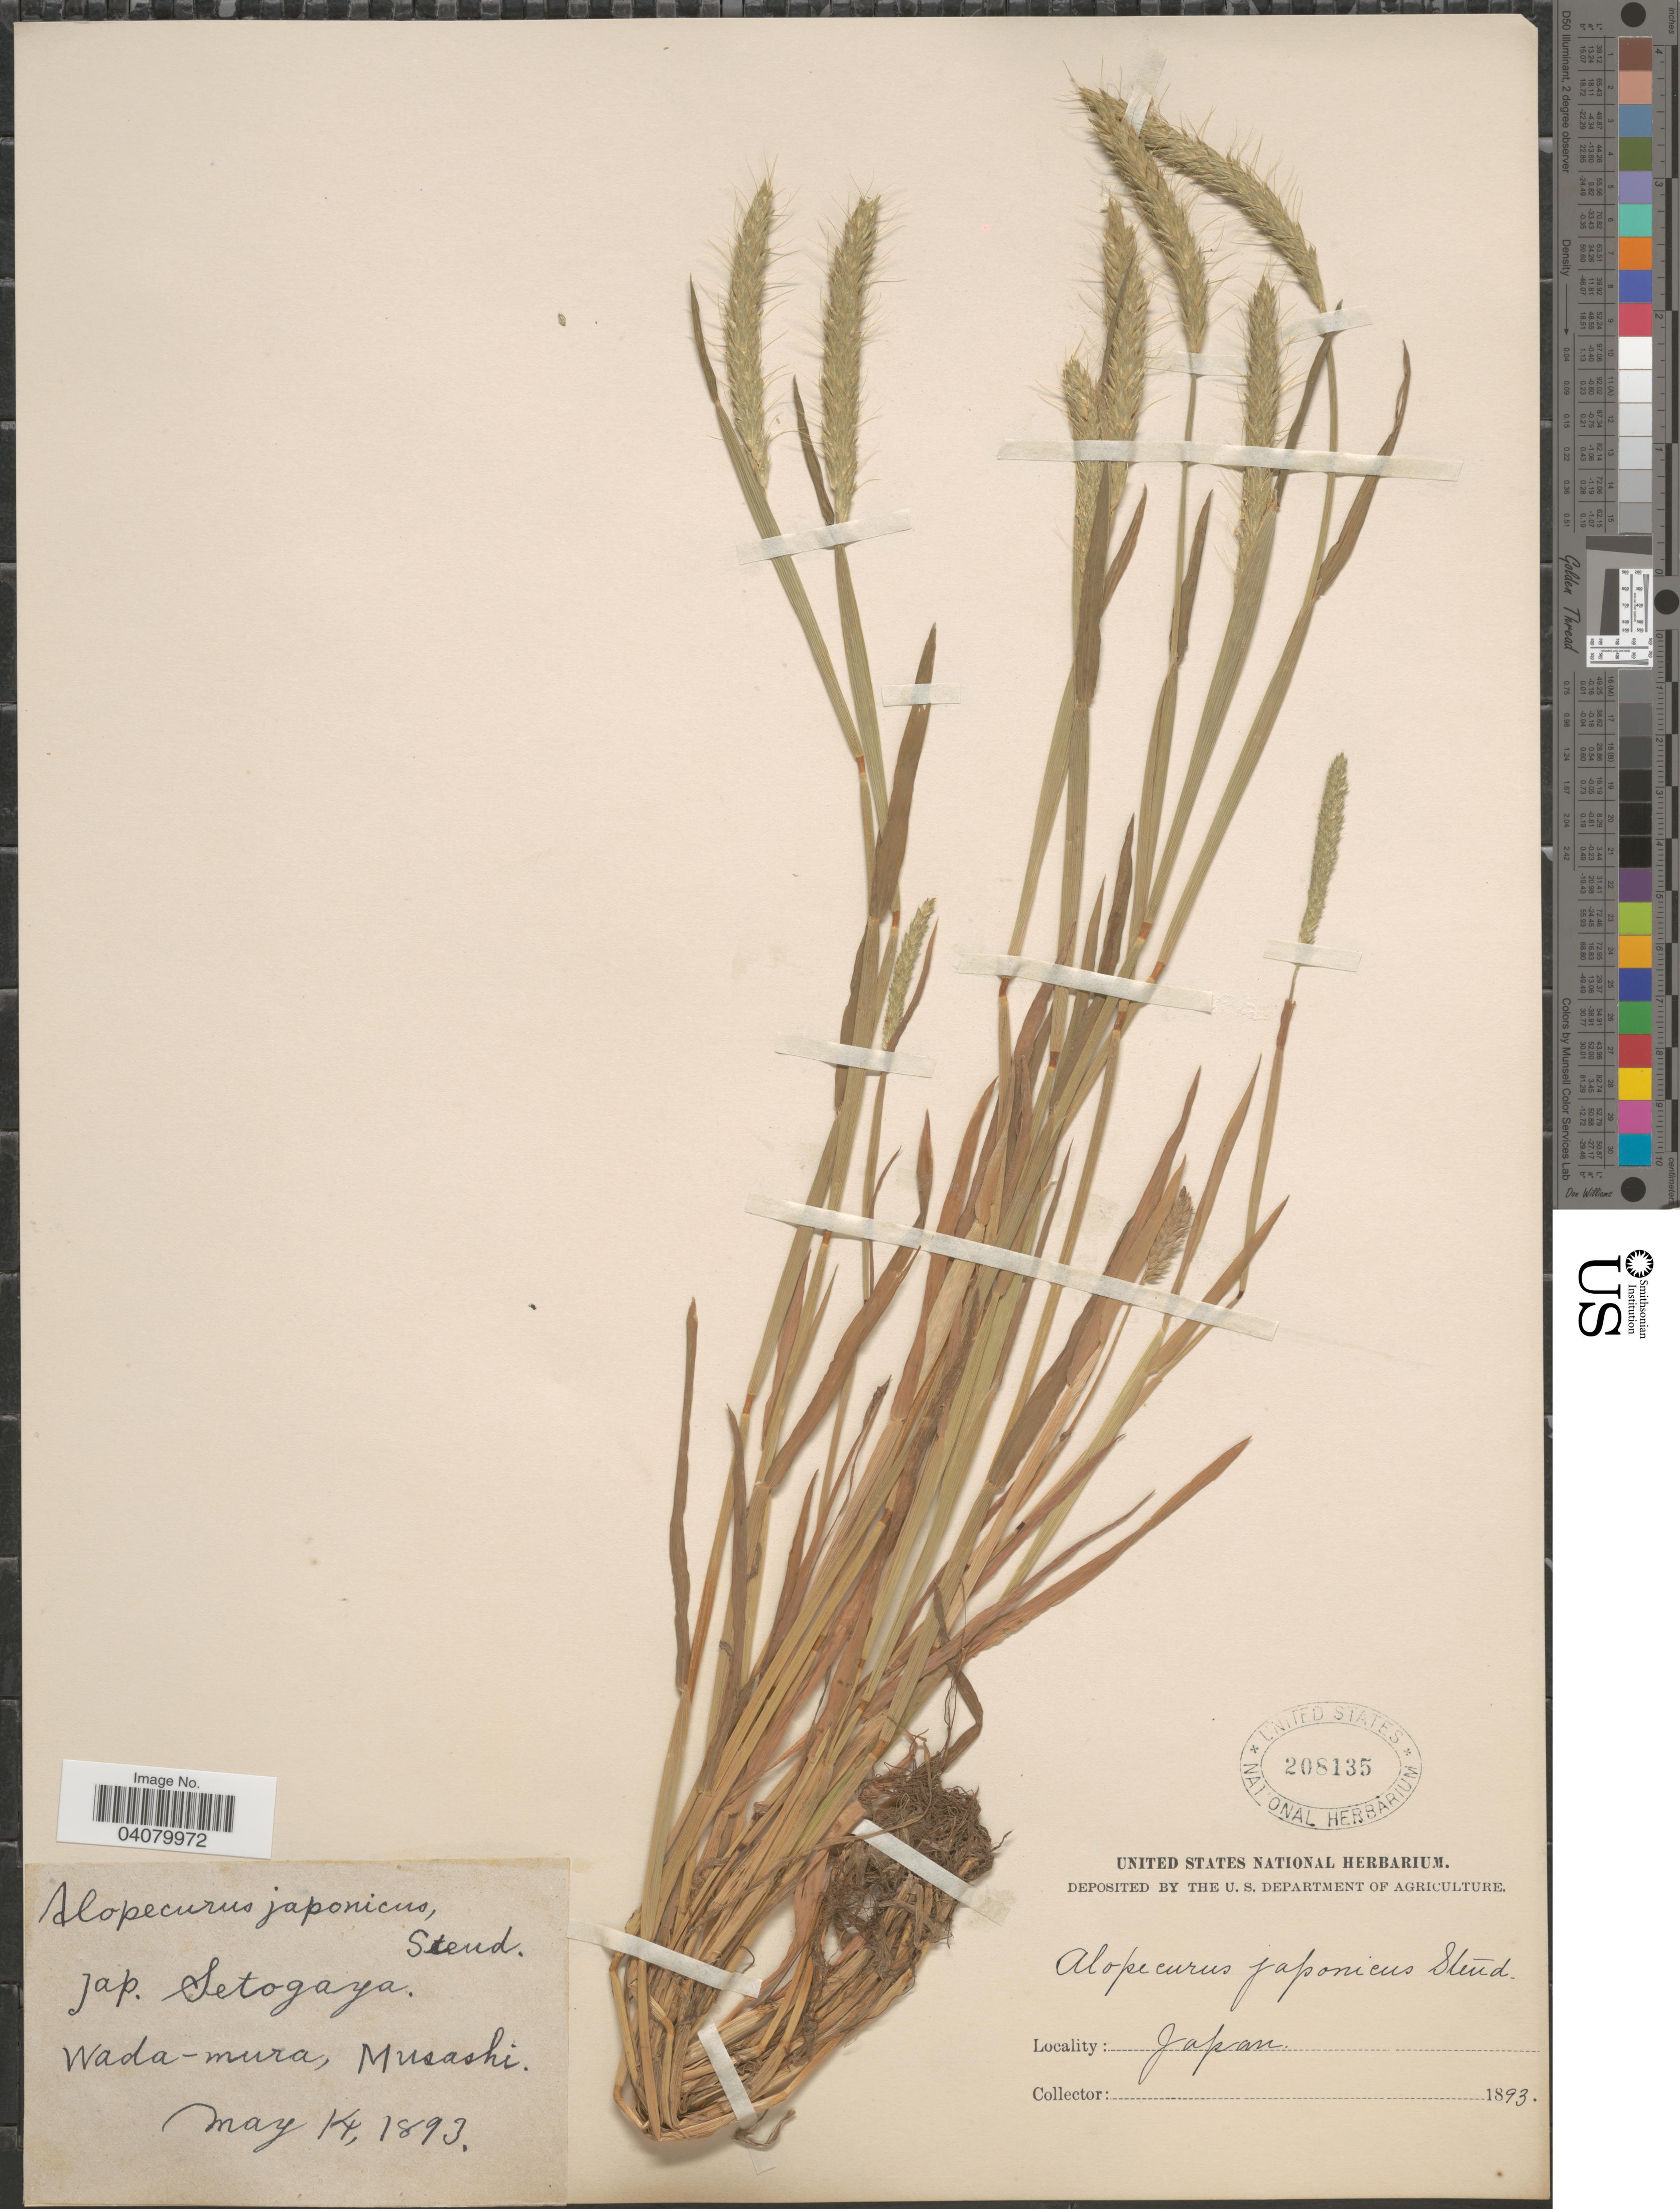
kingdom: Plantae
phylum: Tracheophyta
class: Liliopsida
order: Poales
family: Poaceae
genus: Alopecurus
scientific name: Alopecurus japonicus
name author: Steud.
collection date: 1893-05-14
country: Japan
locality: Wada-mura, Musashi.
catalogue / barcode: US 208135